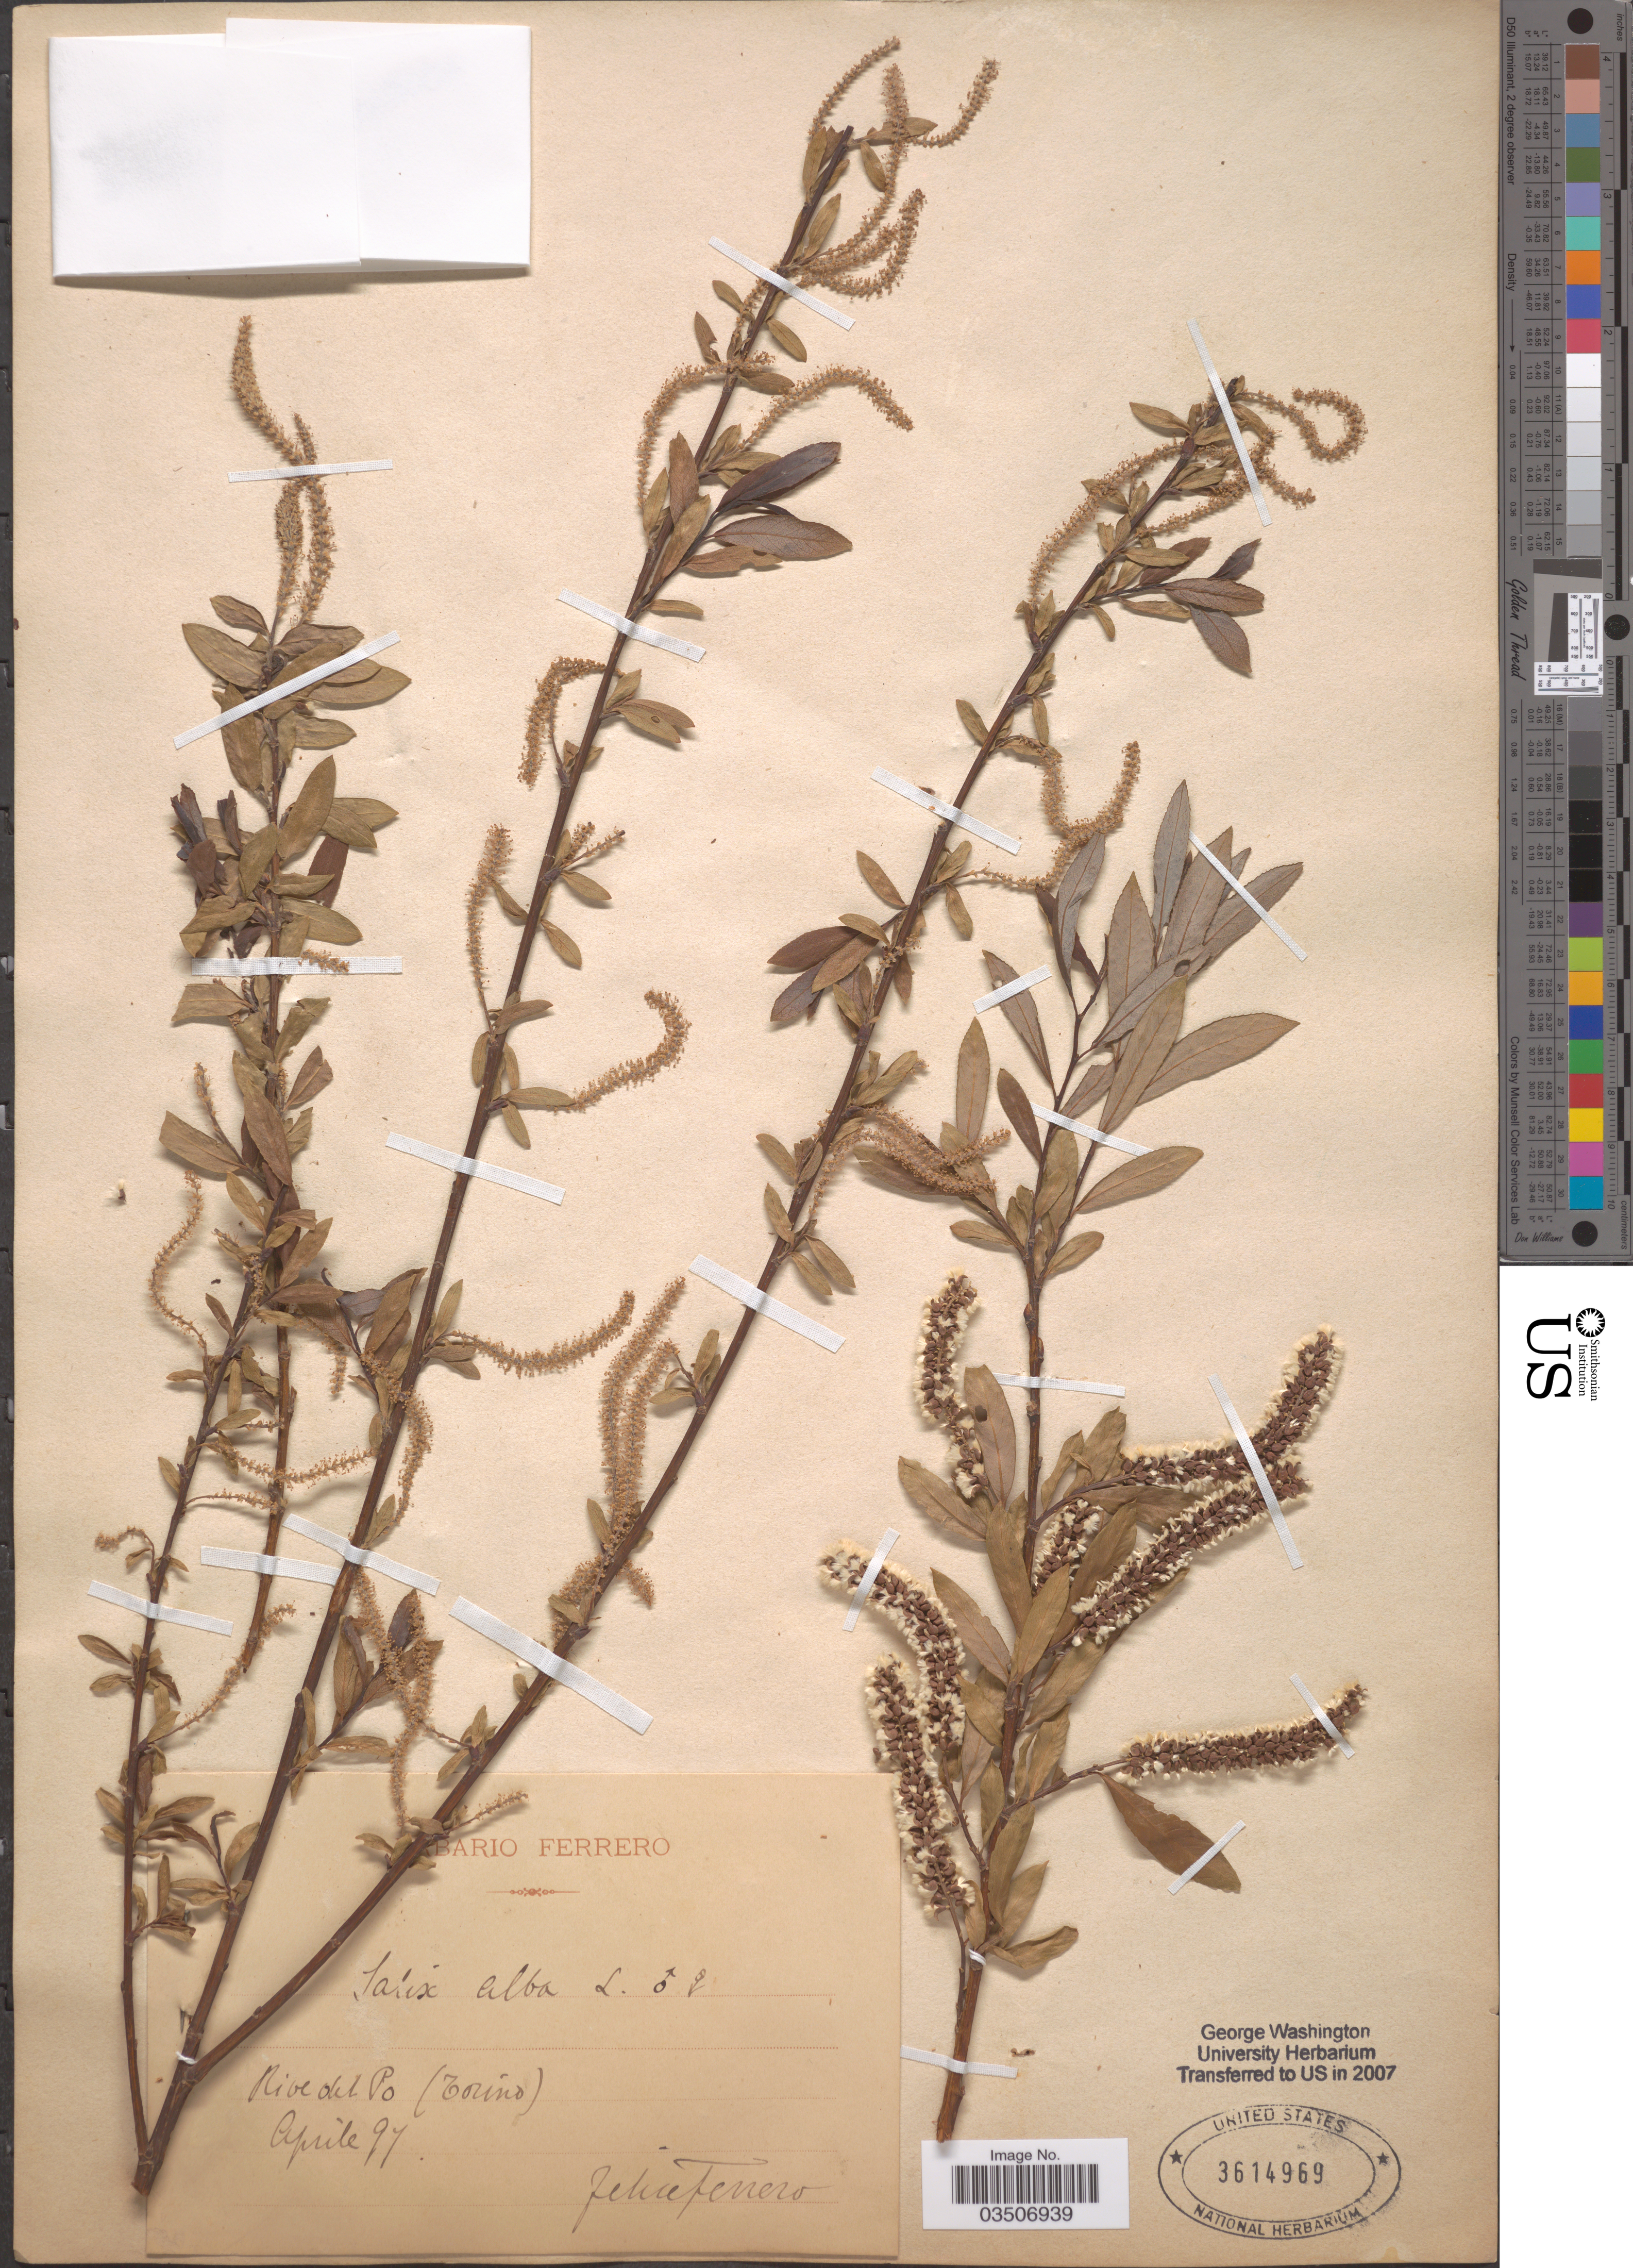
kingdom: Plantae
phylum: Tracheophyta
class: Magnoliopsida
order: Malpighiales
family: Salicaceae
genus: Salix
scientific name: Salix alba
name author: L.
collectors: F. Ferrero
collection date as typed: Transcribed d/m/y: /4/97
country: Italy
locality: Rive del Po (Torino).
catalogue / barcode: US 3614969